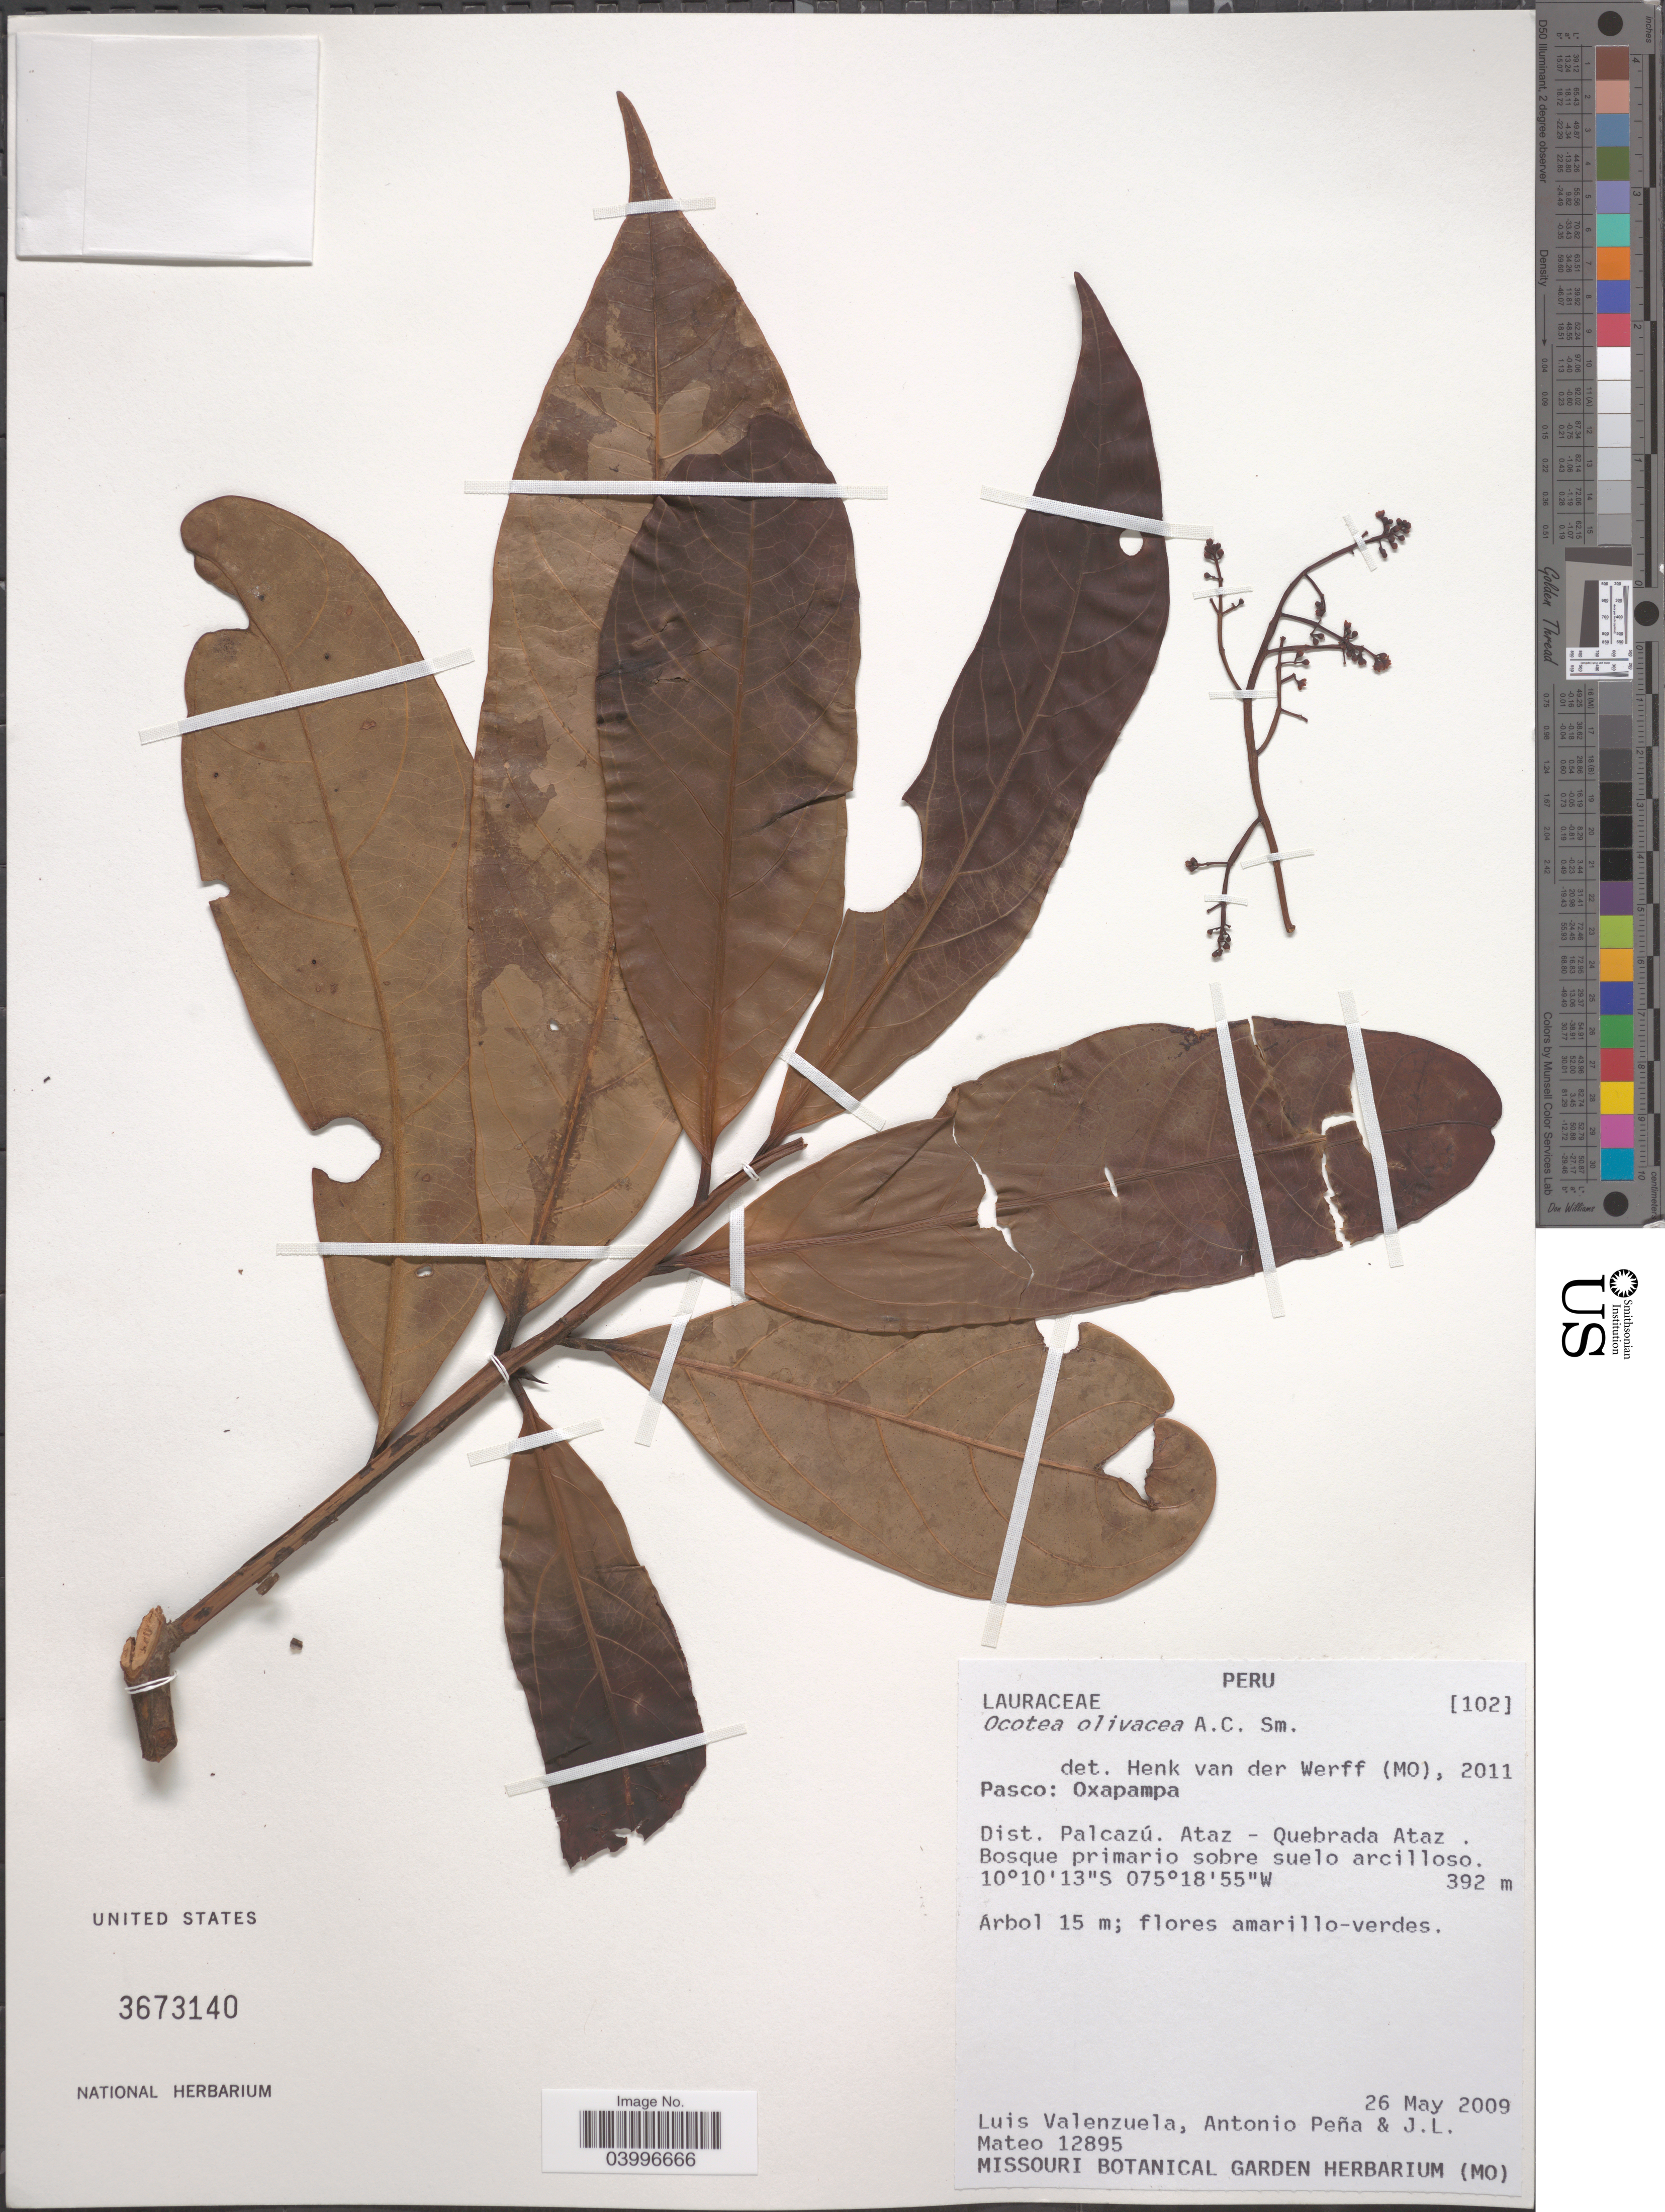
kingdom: Plantae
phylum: Tracheophyta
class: Magnoliopsida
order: Laurales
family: Lauraceae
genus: Ocotea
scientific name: Ocotea olivacea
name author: A.C. Sm.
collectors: L. Valenzuela, A. Pena & J. Mateo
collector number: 12895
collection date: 2009-05-26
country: Peru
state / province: Pasco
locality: Oxapampa. Dist. Palcazú. Ataz - Quebrada Ataz.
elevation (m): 392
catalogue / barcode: US 3673140